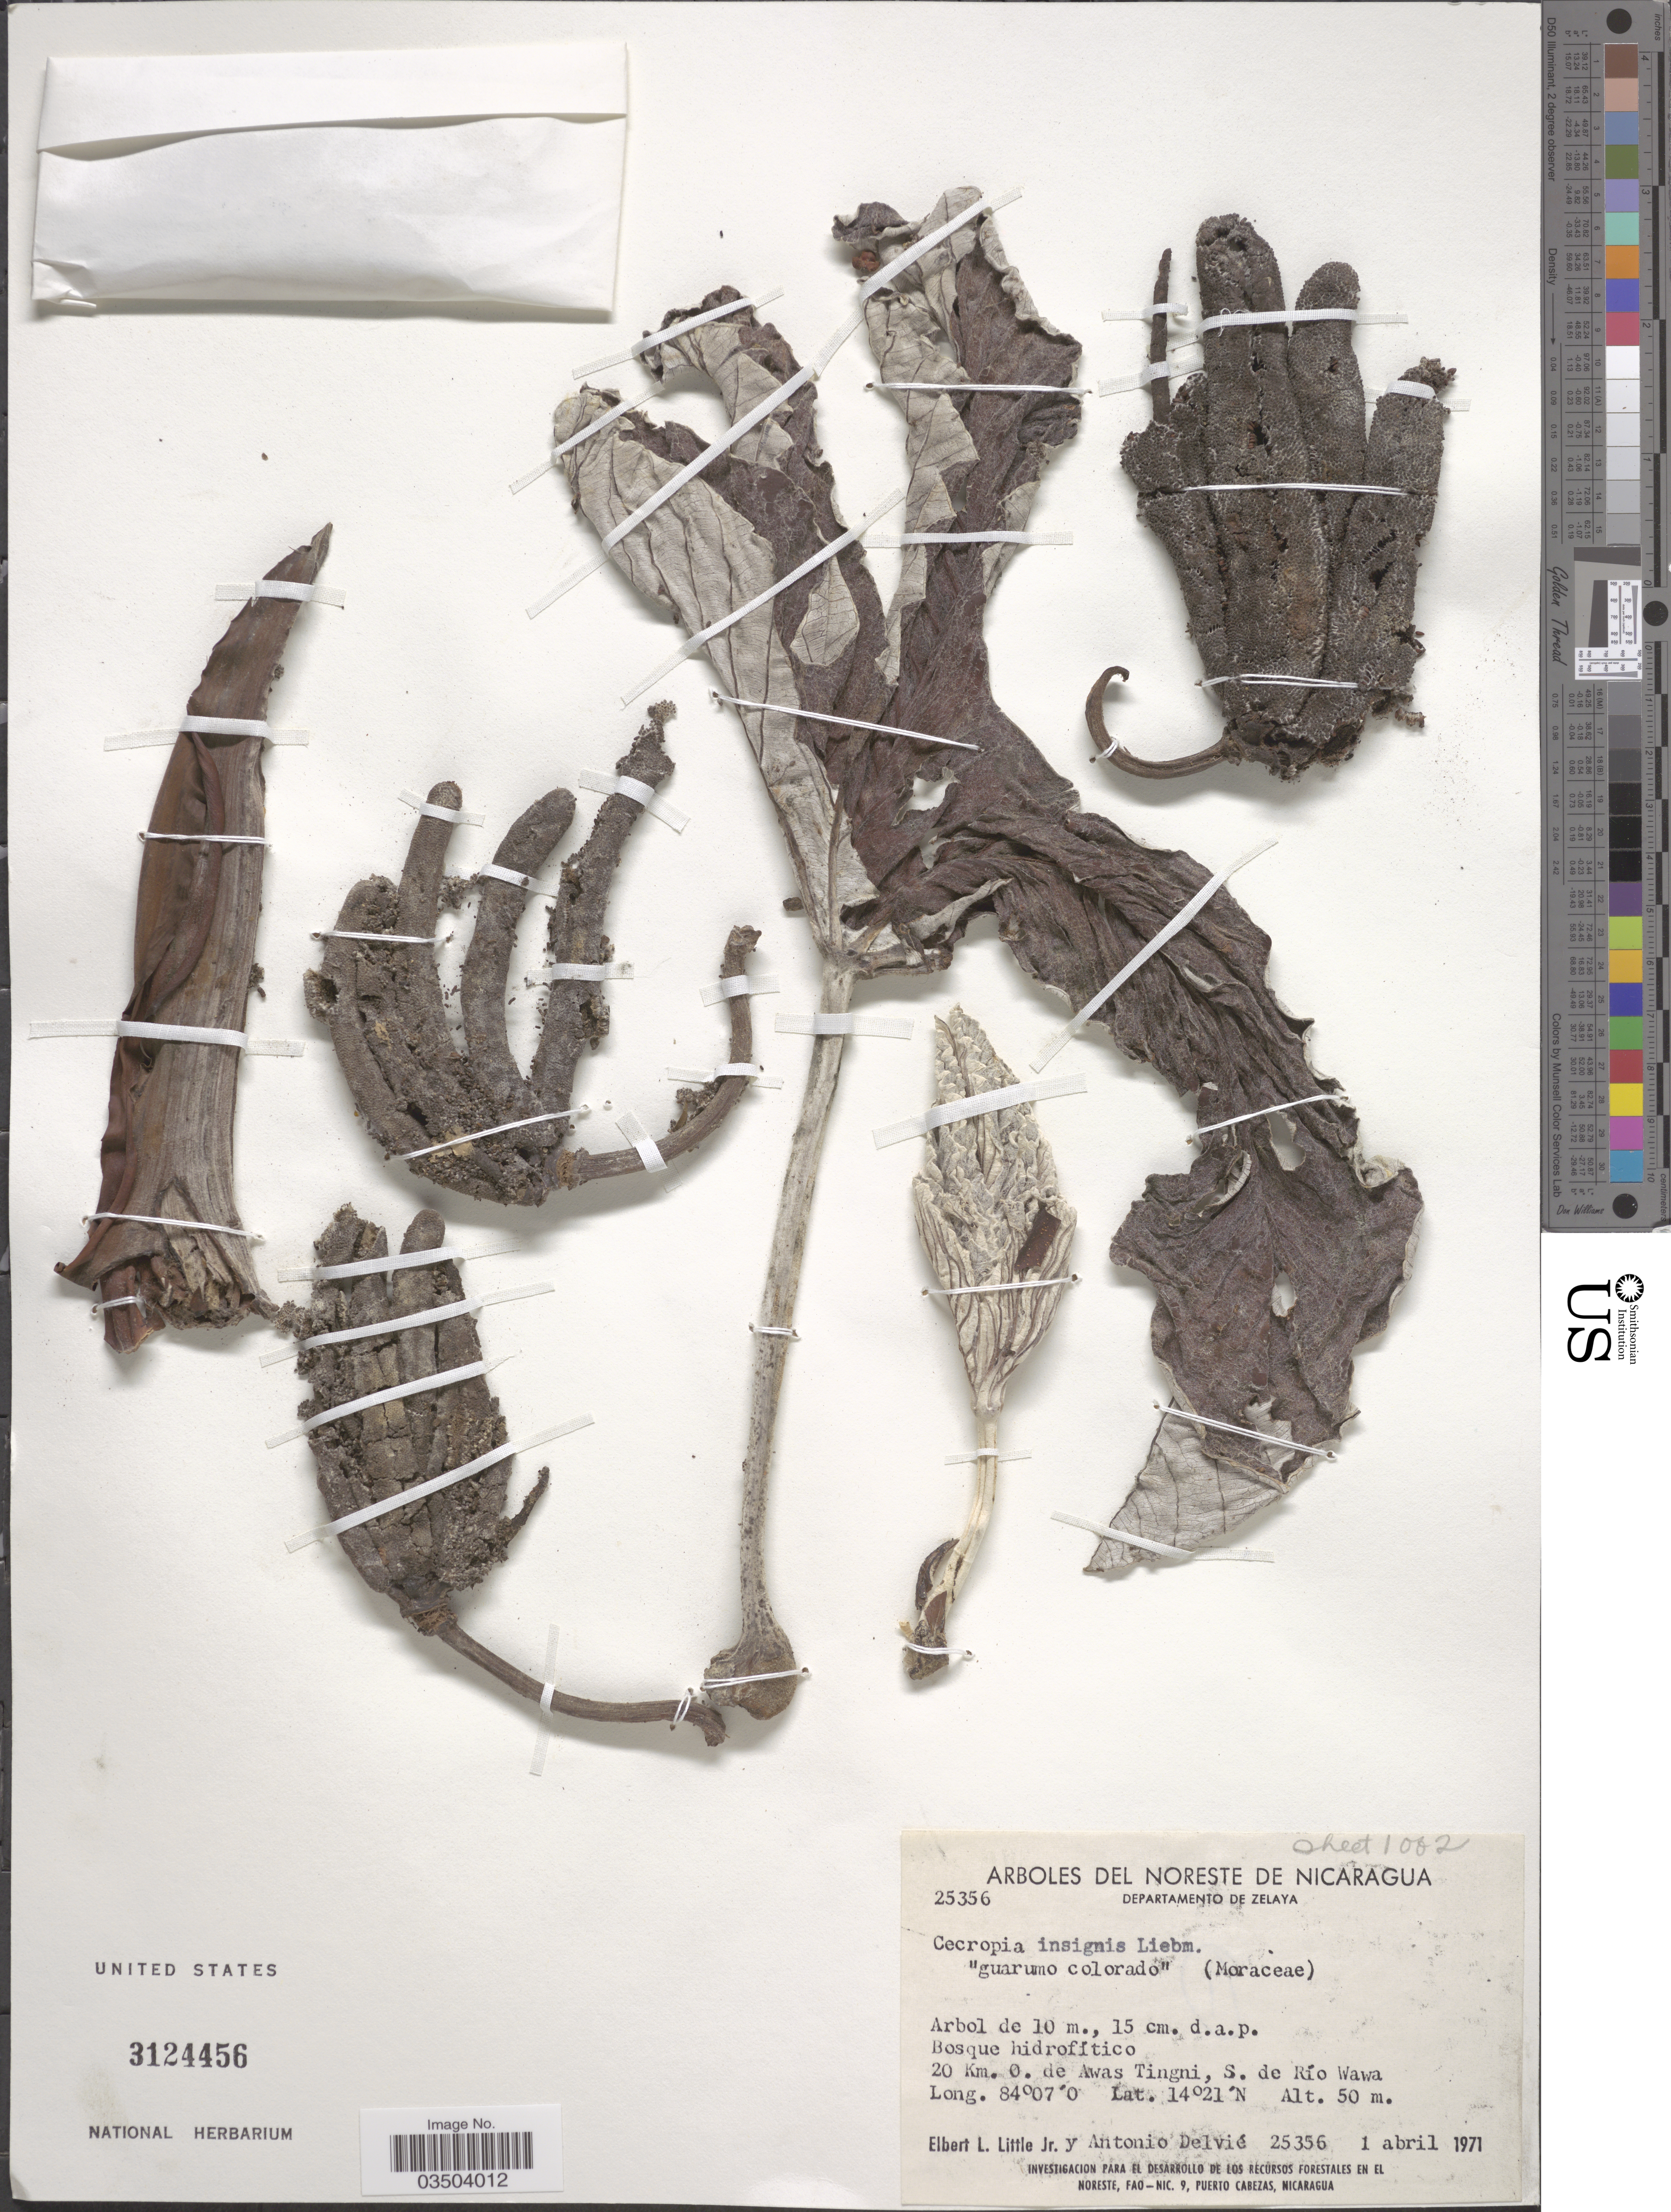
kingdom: Plantae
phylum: Tracheophyta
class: Magnoliopsida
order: Rosales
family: Urticaceae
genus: Cecropia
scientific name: Cecropia insignis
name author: Liebm.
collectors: E. L. Little & A. Delvie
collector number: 25356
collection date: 1971-04-01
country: Nicaragua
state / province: Atlántico Norte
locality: Noreste de Nicaragua. Departamento de Zelaya. 20 Km. O. de Awas Tingni, S. de Río Wawa.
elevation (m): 50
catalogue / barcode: US 3124456